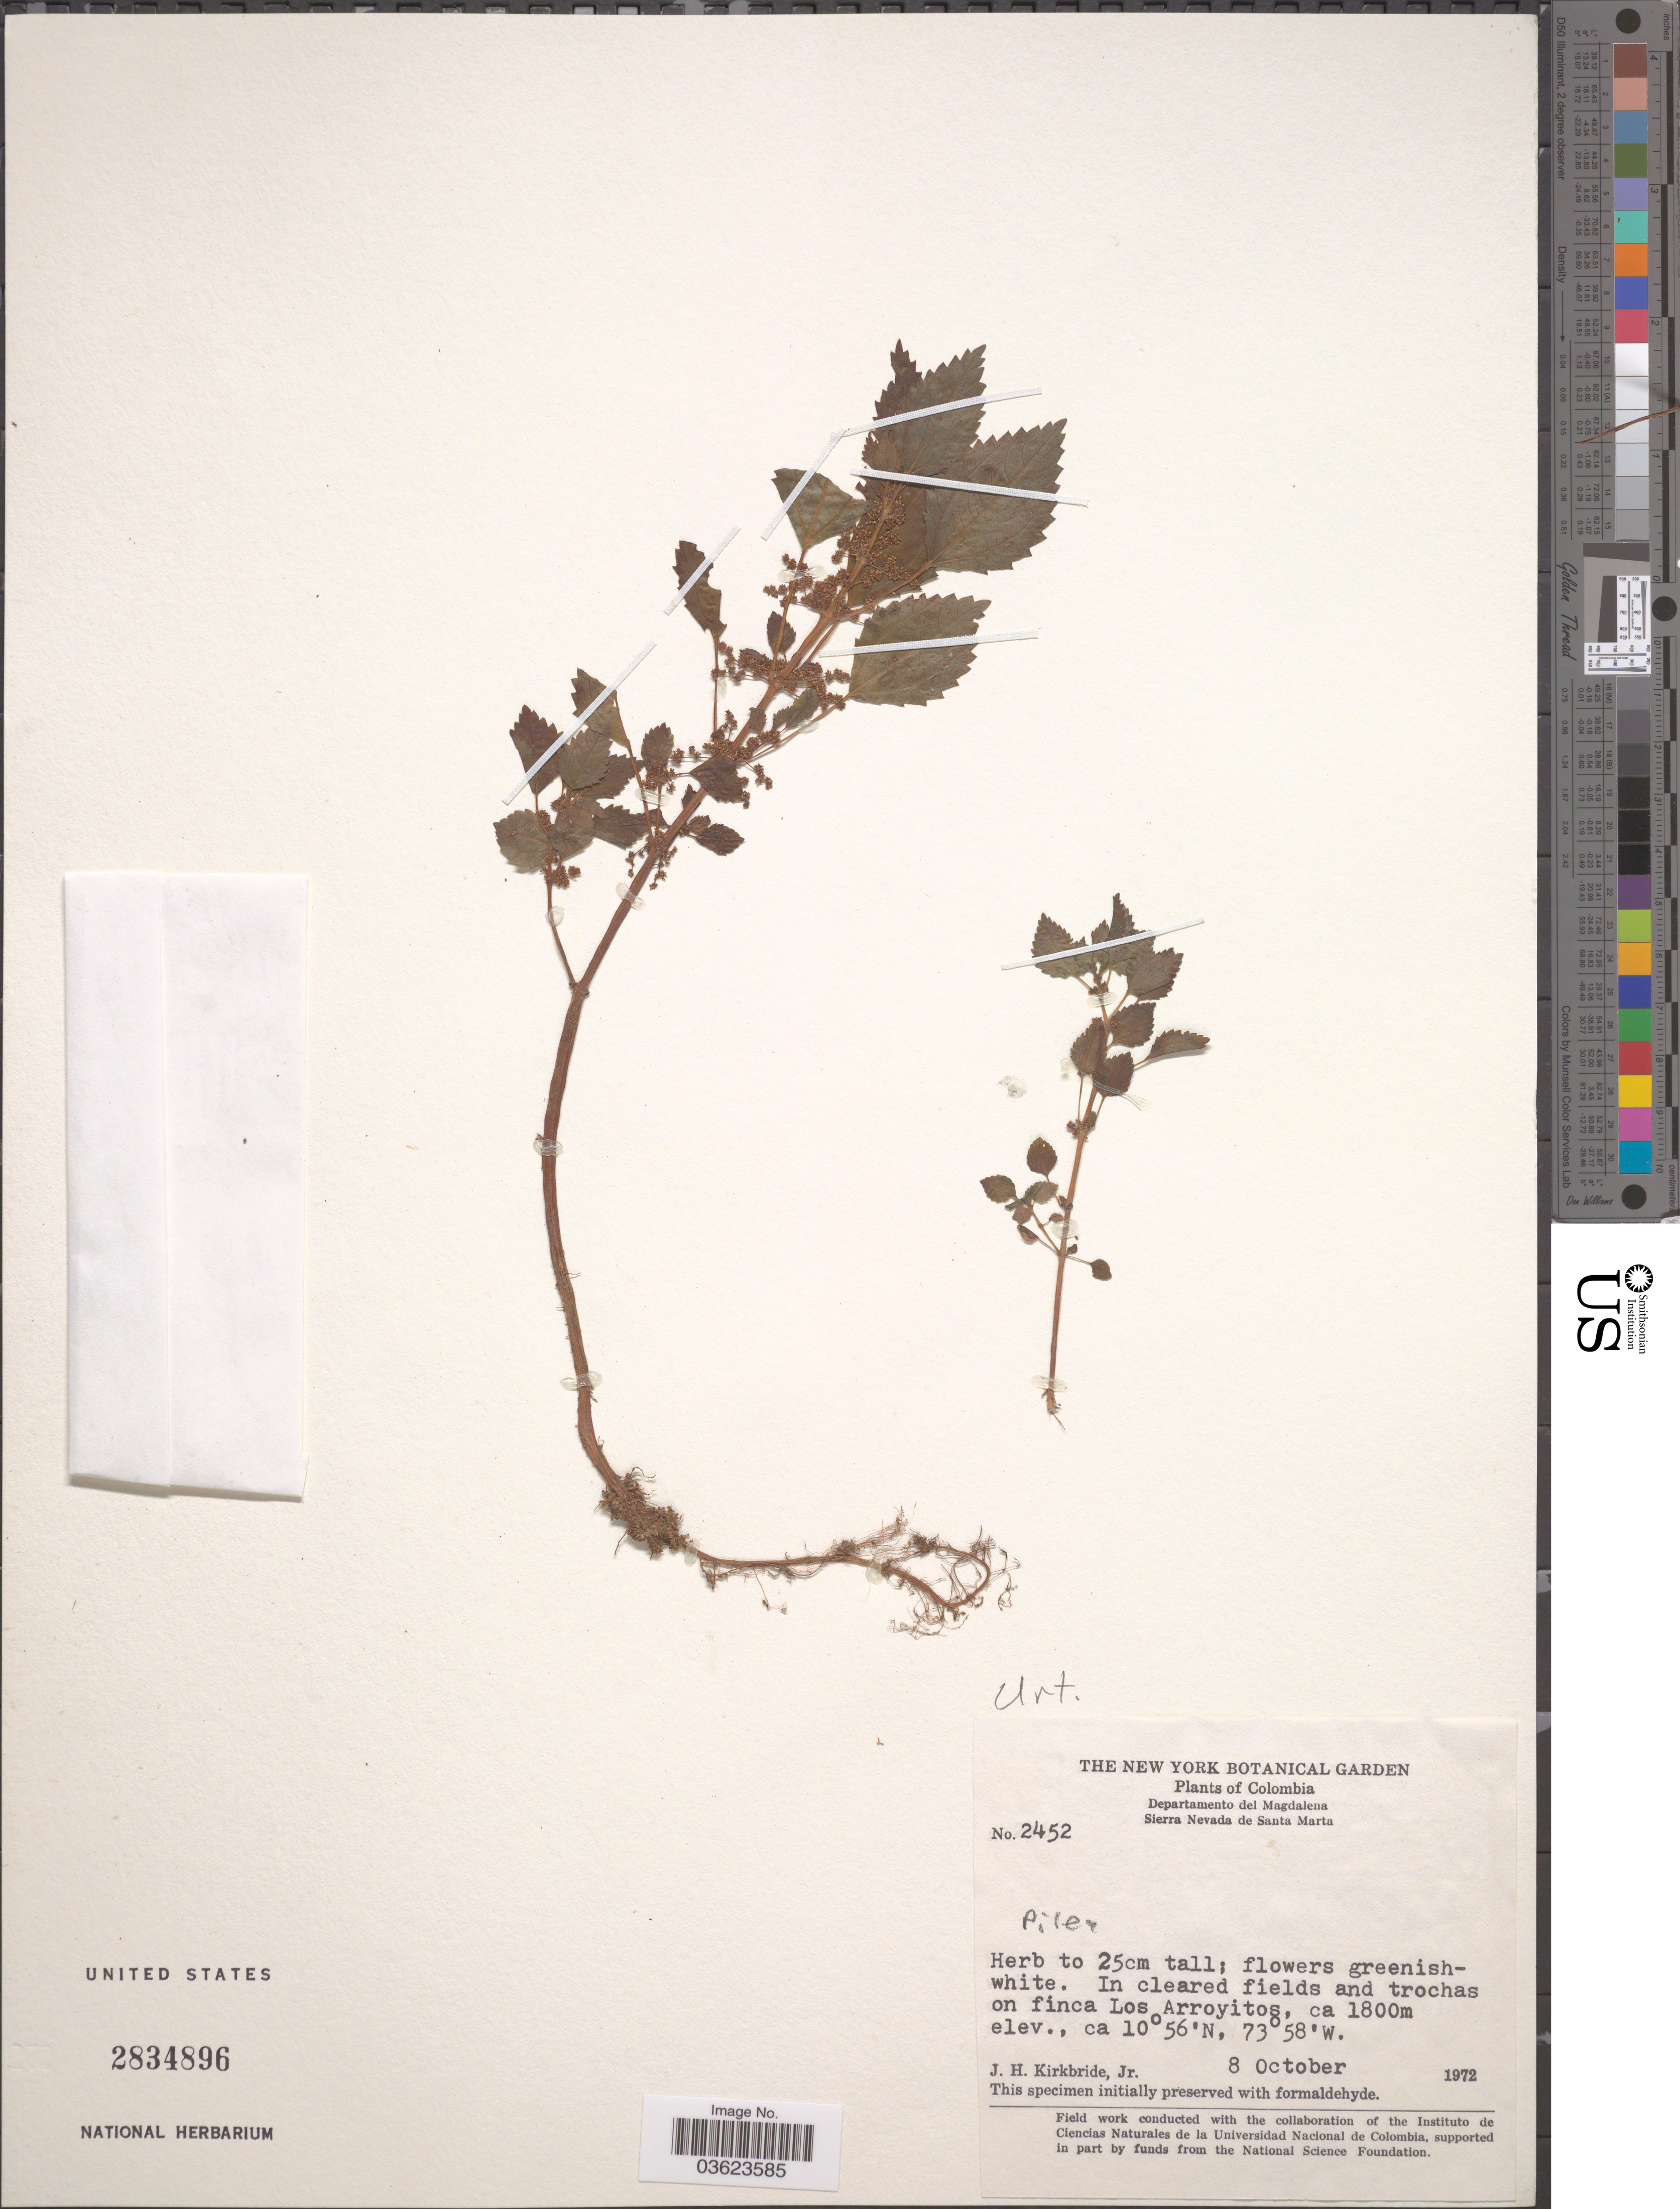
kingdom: Plantae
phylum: Tracheophyta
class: Magnoliopsida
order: Rosales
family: Urticaceae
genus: Pilea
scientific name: Pilea sp.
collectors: J. H. Kirkbride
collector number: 2452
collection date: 1972-10-08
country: Colombia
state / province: Magdalena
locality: Departamento del Magdalena. Sierra Nevada de Santa Marta. On finca Los Arroyitos.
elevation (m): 1800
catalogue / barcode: US 2834896